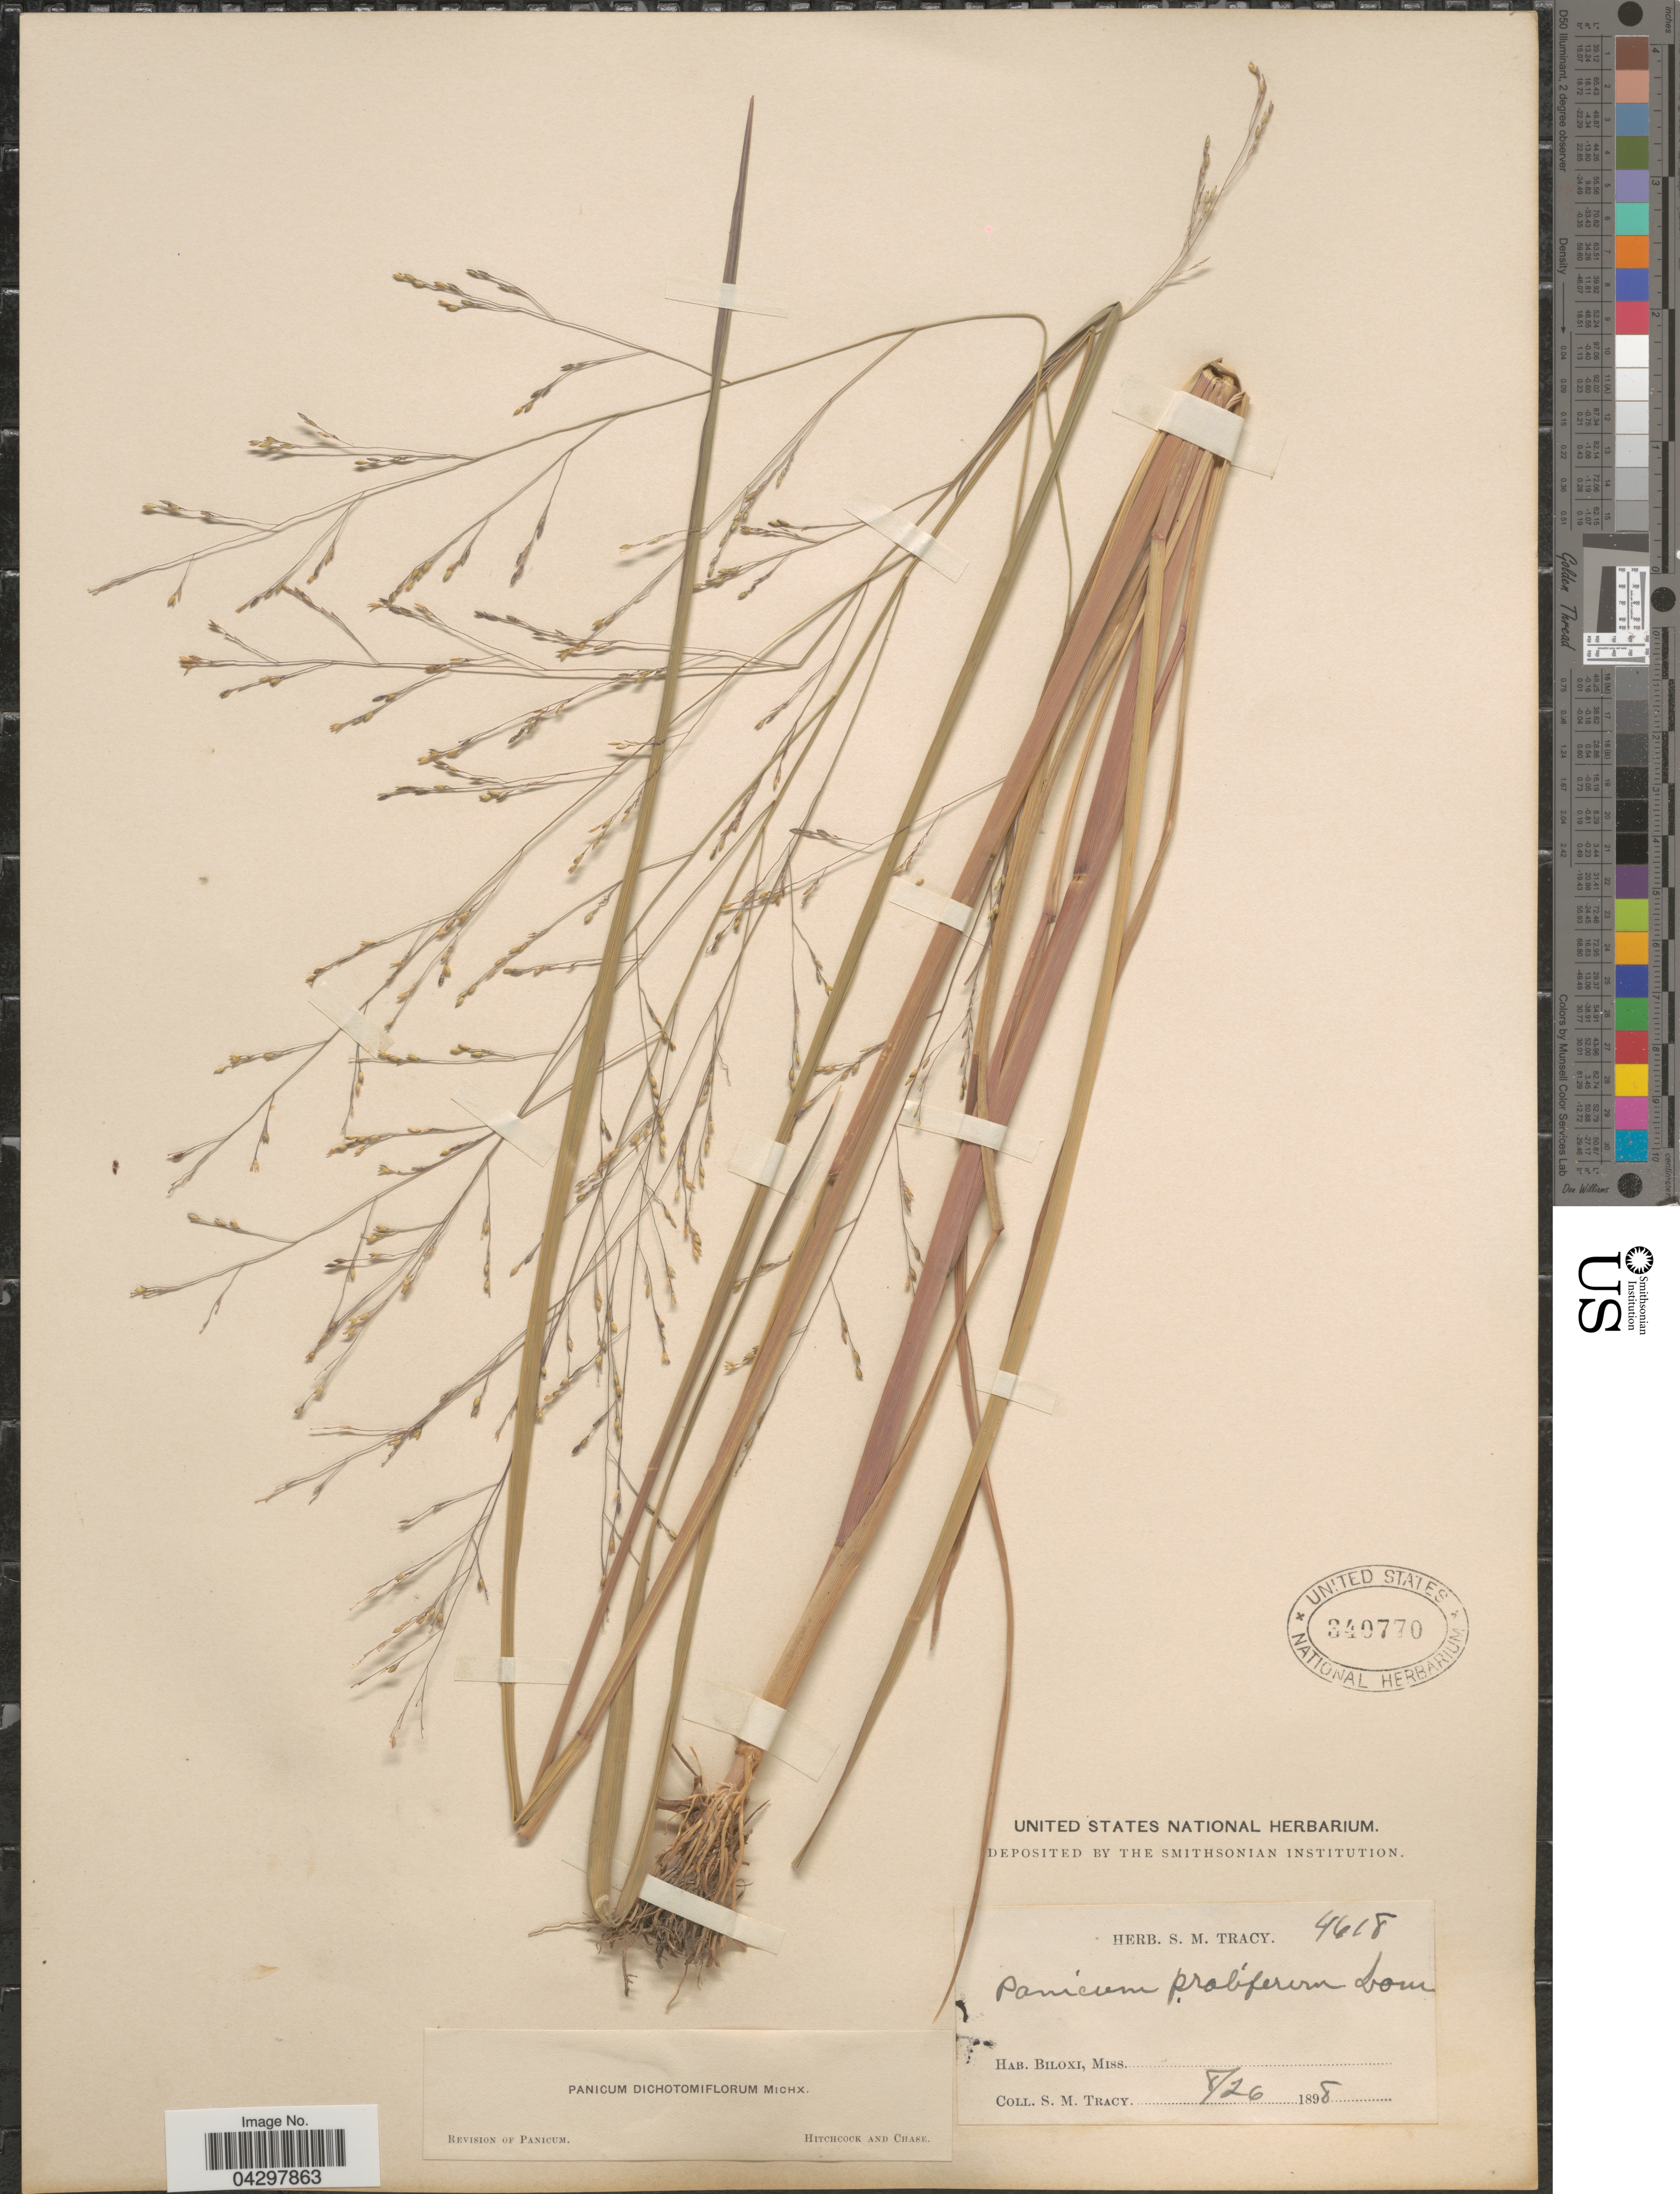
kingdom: Plantae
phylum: Tracheophyta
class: Liliopsida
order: Poales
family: Poaceae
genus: Panicum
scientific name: Panicum dichotomiflorum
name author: Michx.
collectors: S. M. Tracy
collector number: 4618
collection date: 1898-08-26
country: United States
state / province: Mississippi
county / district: Harrison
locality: Biloxi.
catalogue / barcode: US 340770